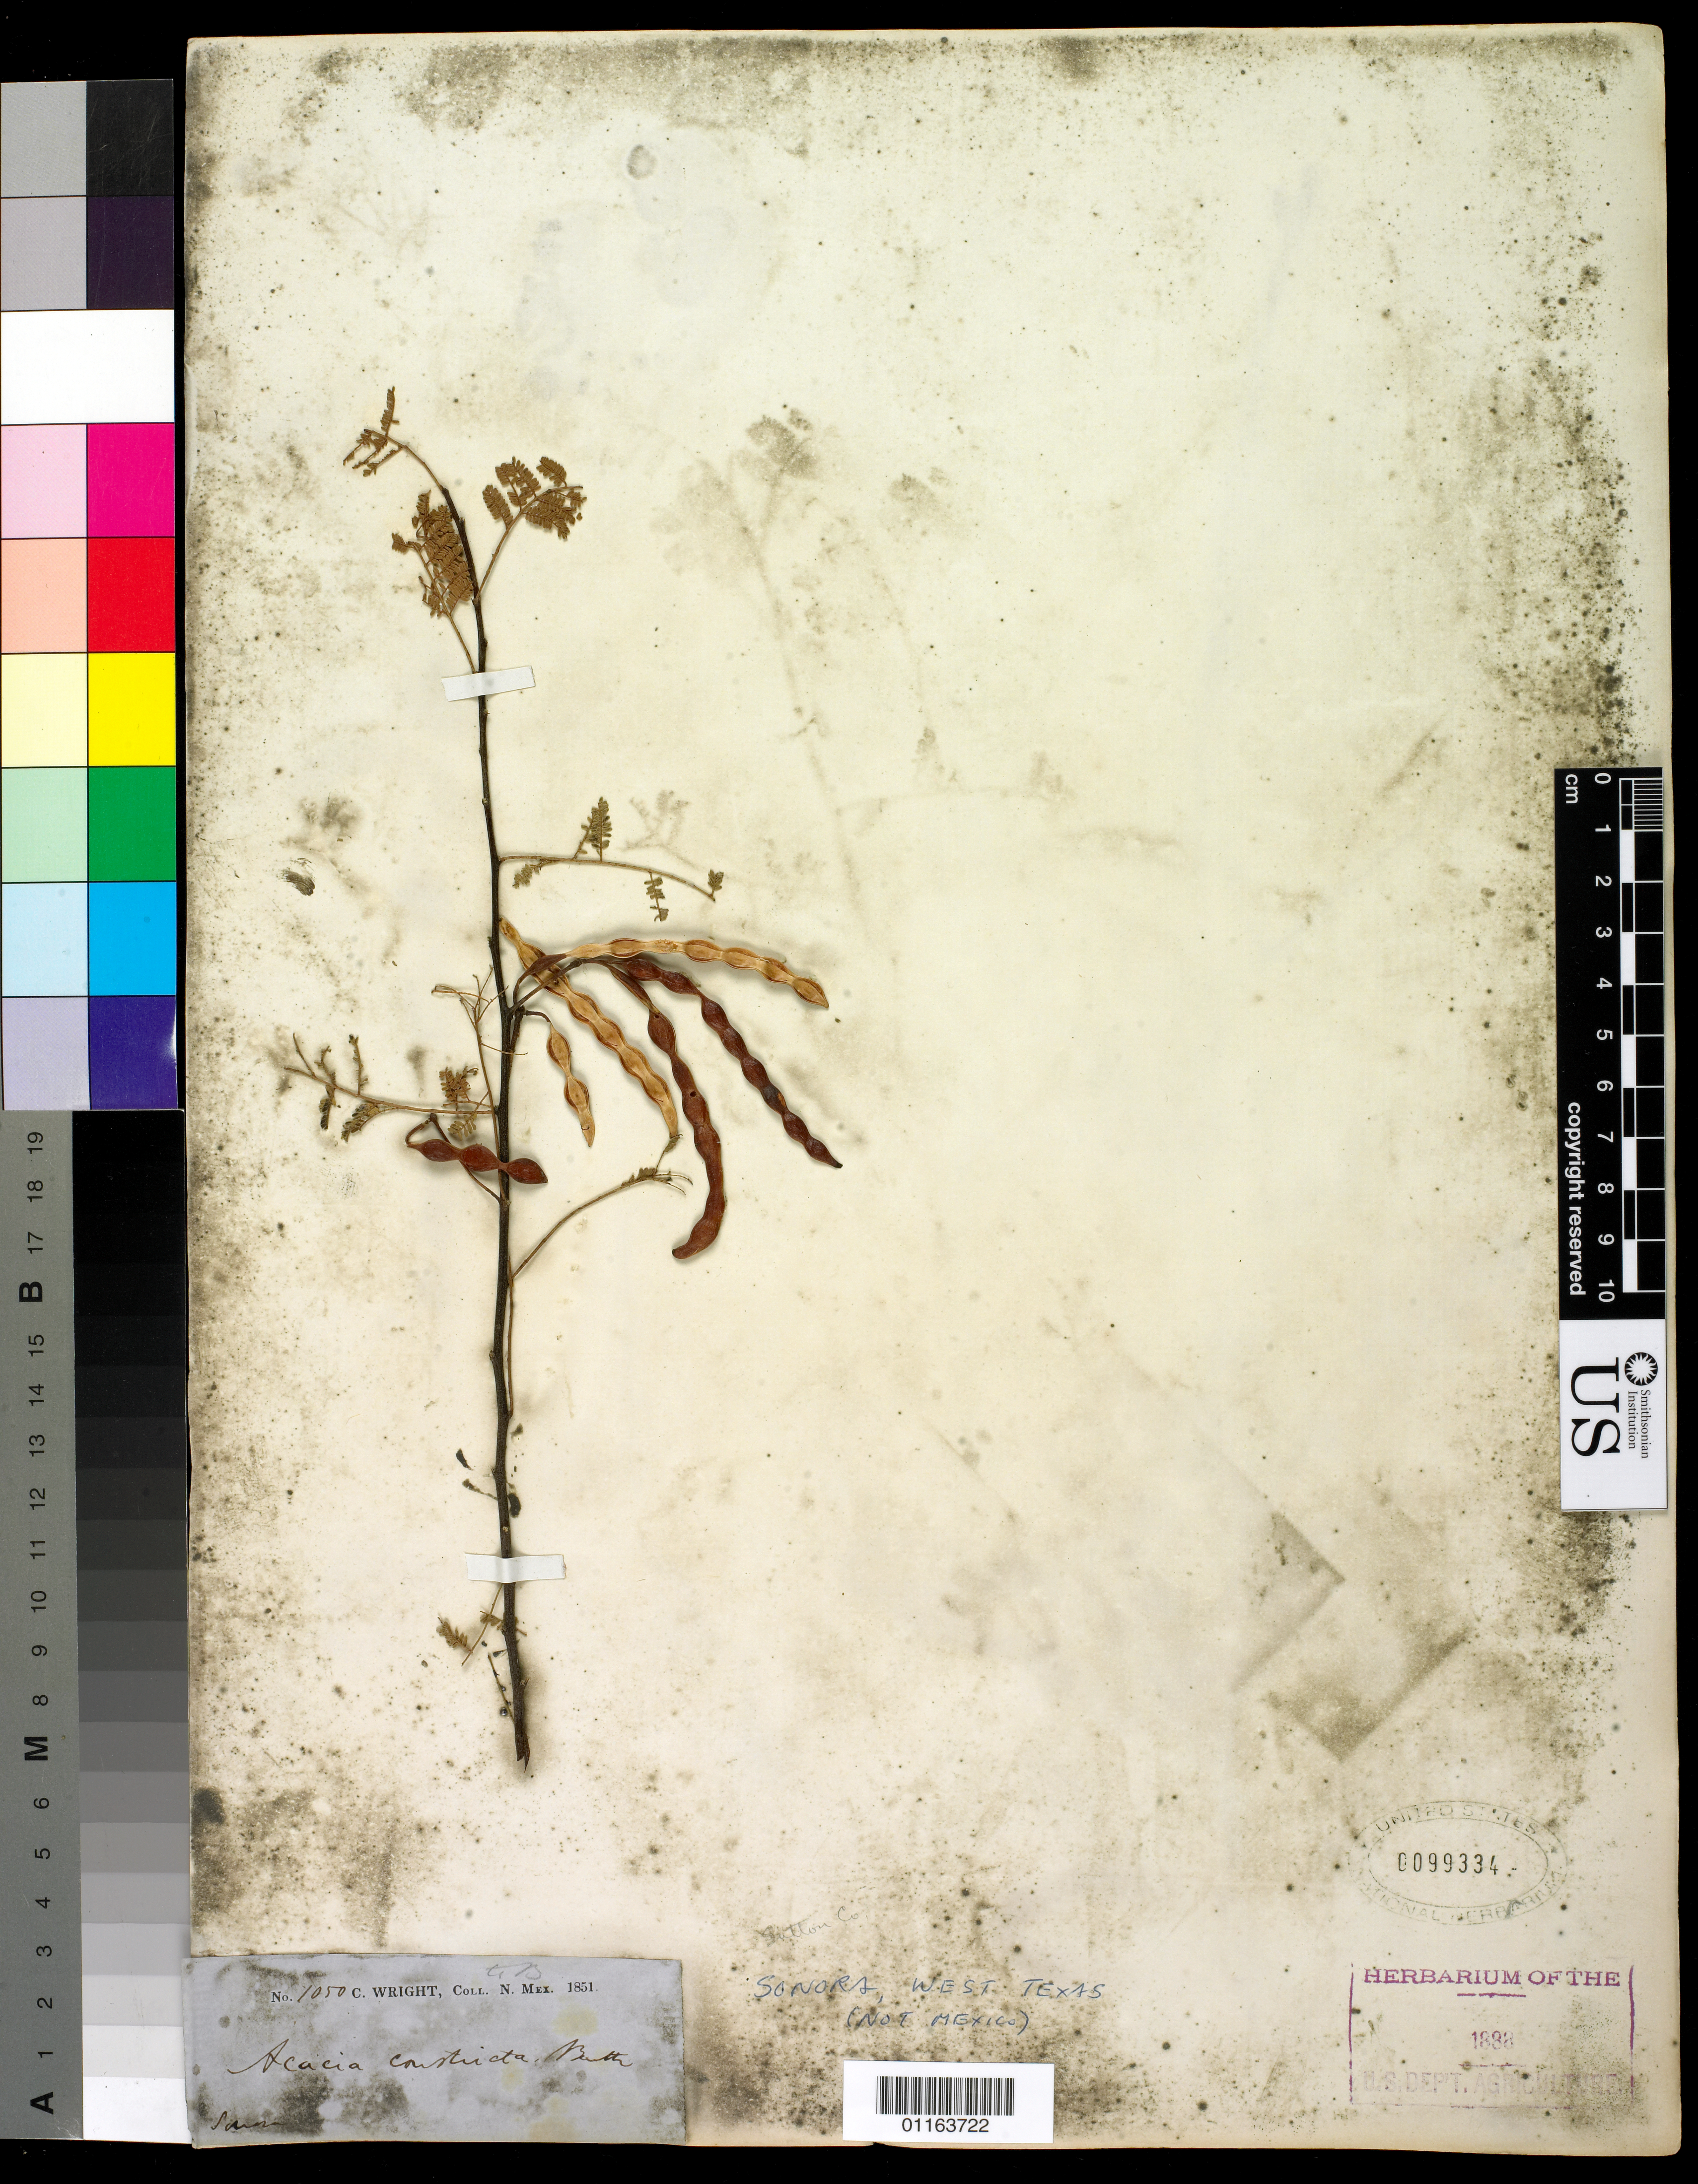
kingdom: Plantae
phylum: Tracheophyta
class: Magnoliopsida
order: Fabales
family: Fabaceae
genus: Vachellia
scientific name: Vachellia constricta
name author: (Benth.) Seigler & Ebinger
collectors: C. Wright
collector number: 1050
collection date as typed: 1851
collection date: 1851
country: United States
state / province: New Mexico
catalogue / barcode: US 99334